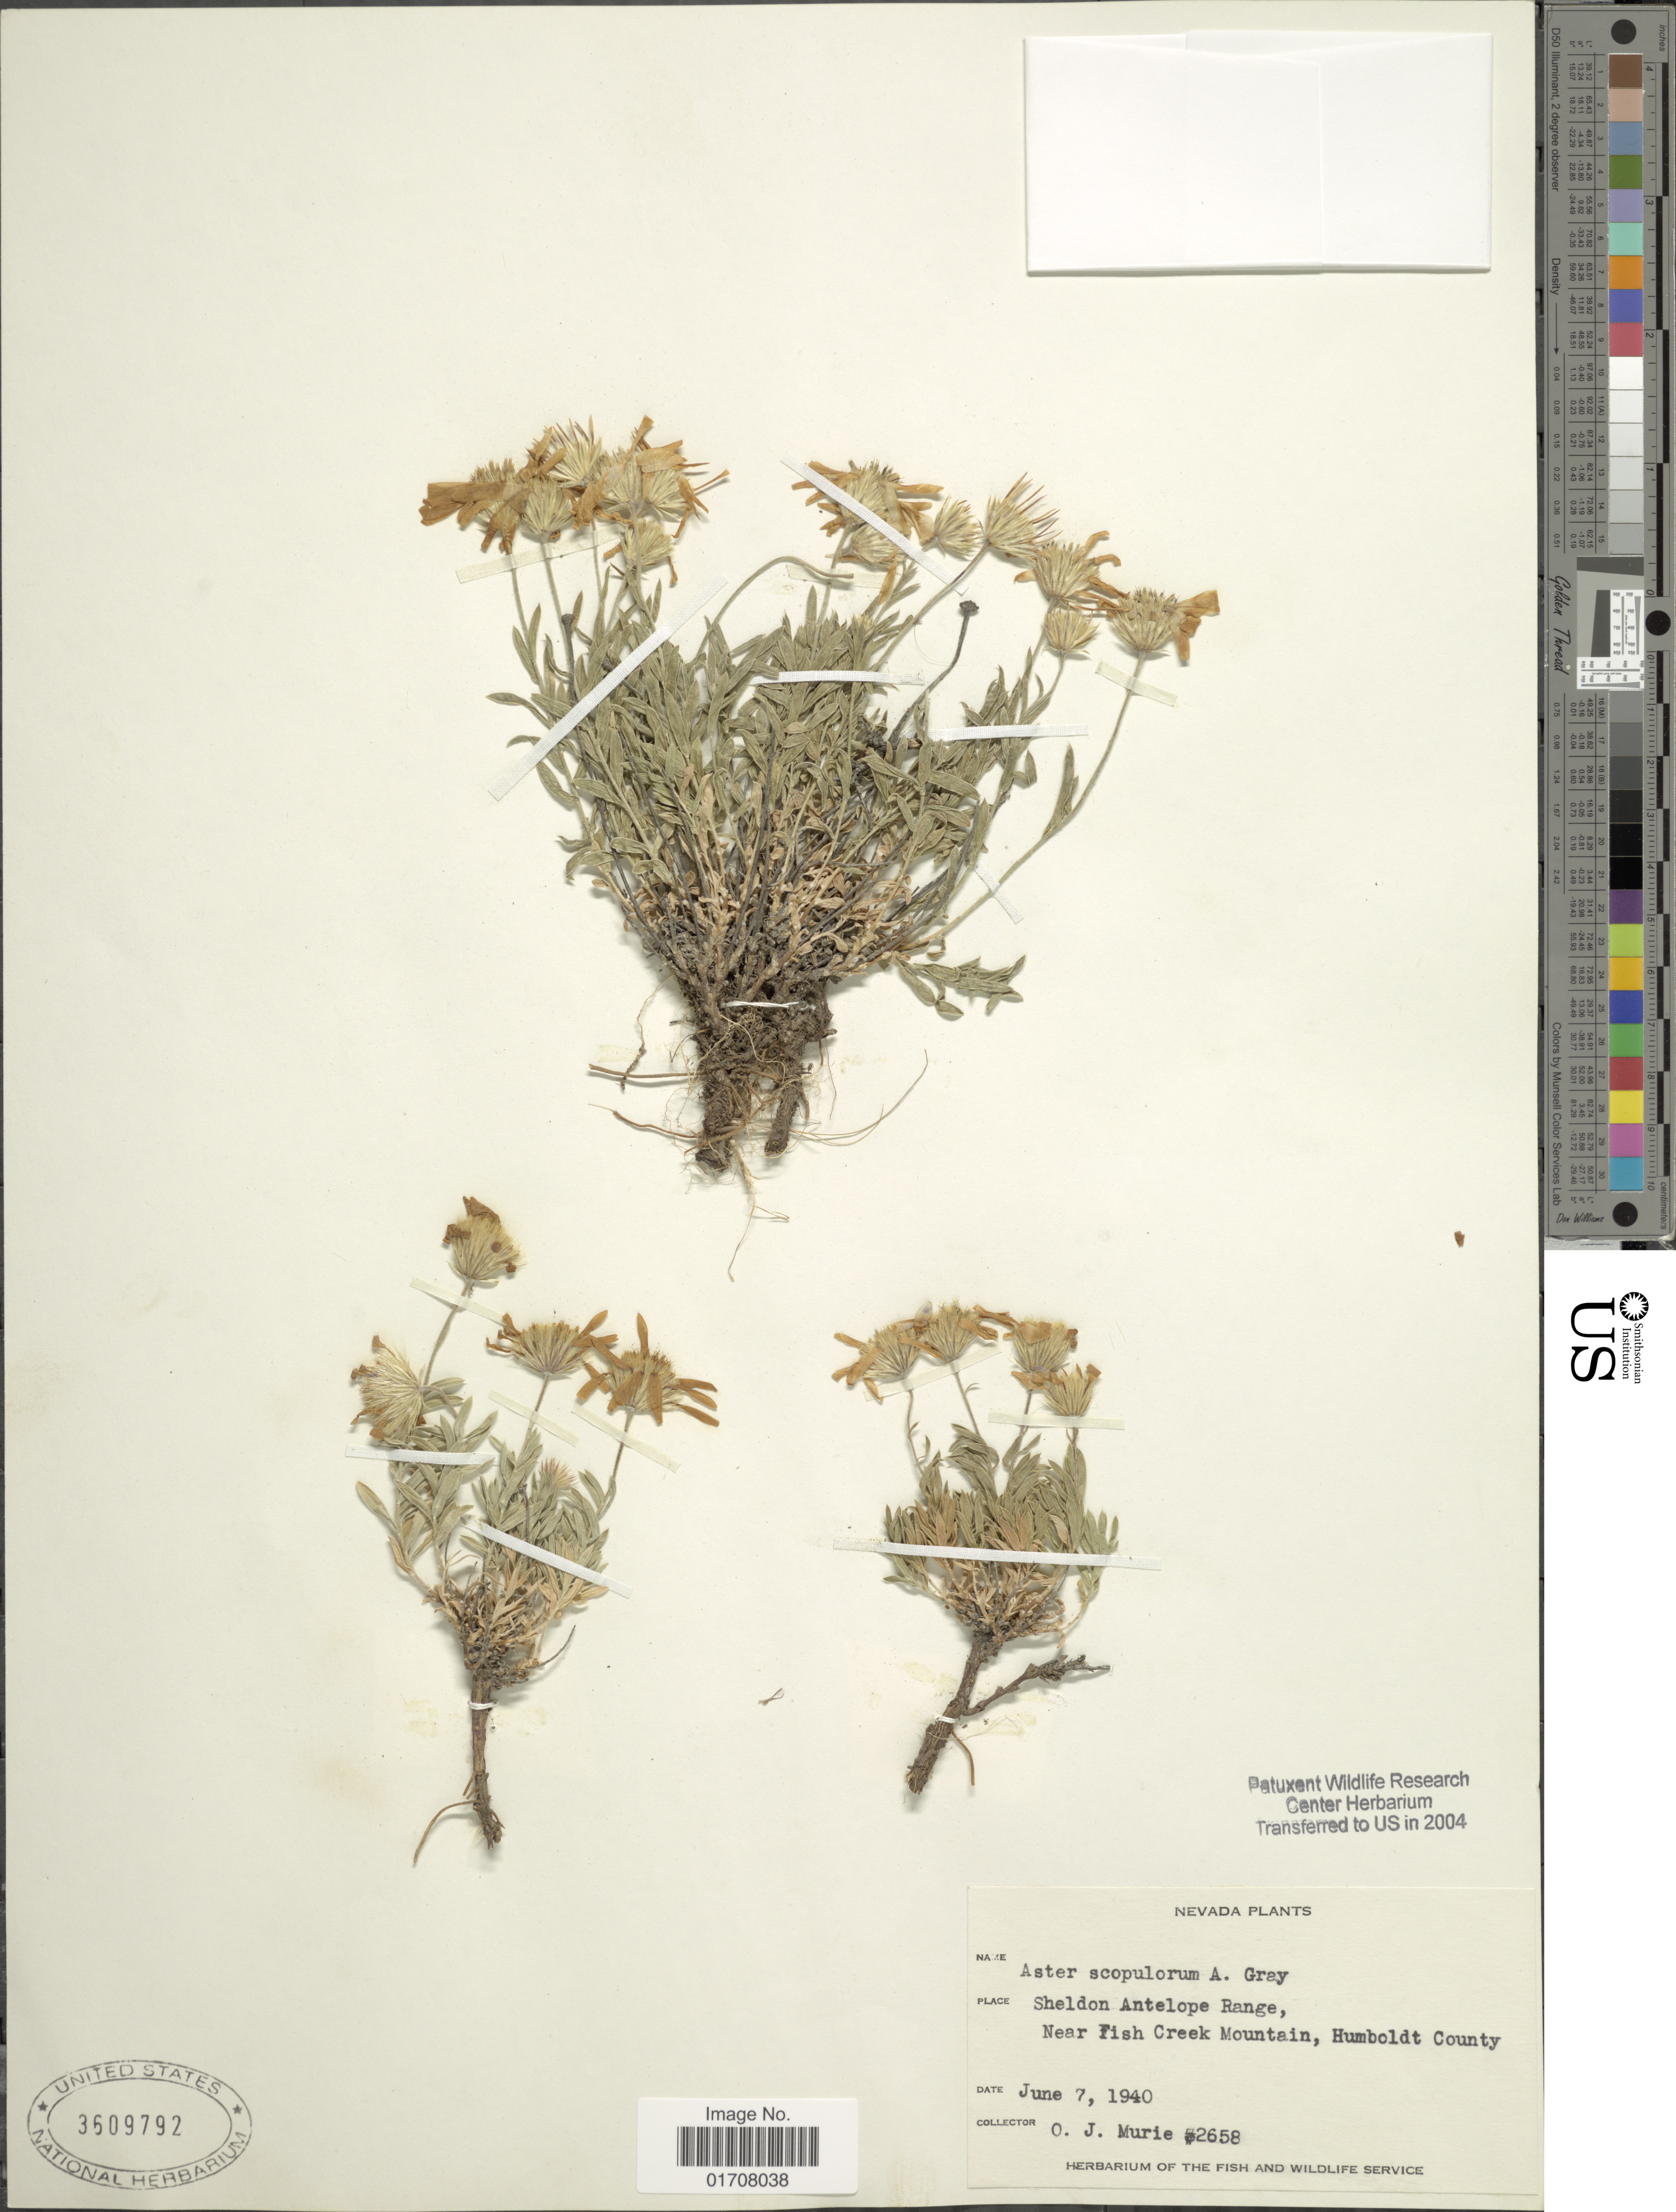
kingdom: Plantae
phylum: Tracheophyta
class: Magnoliopsida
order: Asterales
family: Asteraceae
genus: Ionactis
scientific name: Ionactis alpina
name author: (Nutt.) Greene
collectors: O. Murie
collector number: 2658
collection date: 1940-06-07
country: United States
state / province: Nevada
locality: Sheldon Antelope Range, near Fish Creek Mountain, Humboldt County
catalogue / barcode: US 3509792